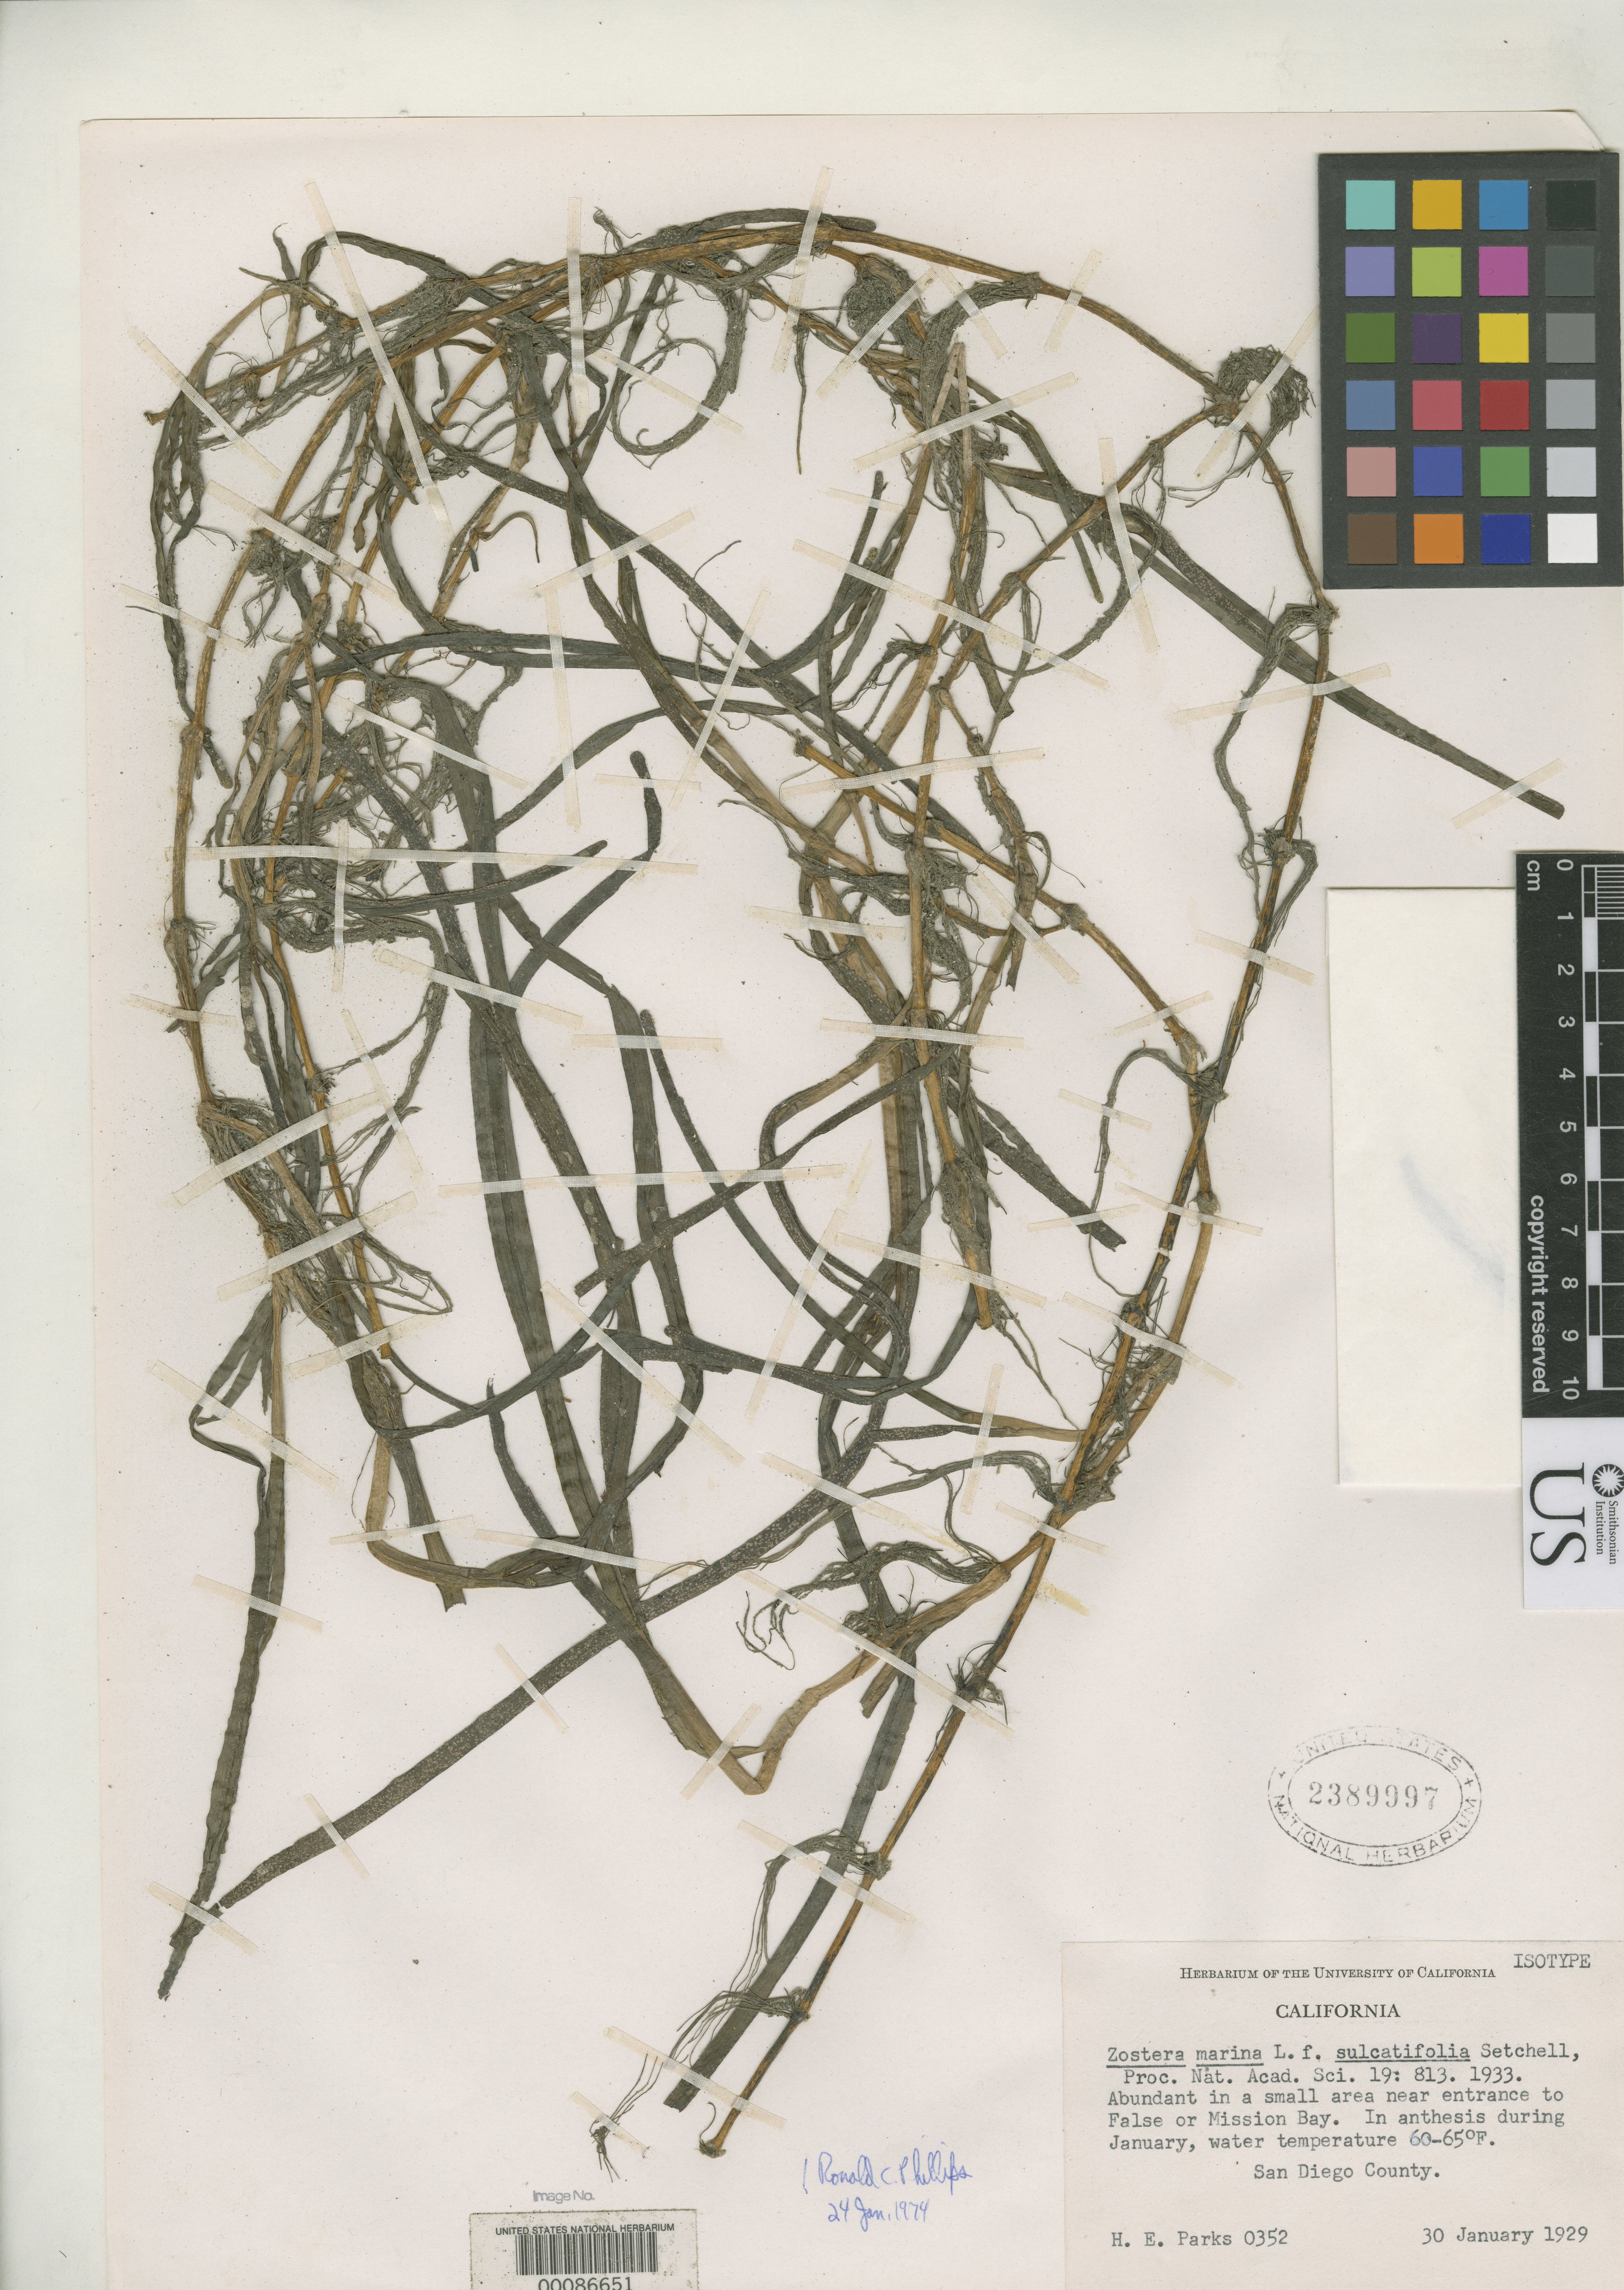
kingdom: Plantae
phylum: Tracheophyta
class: Liliopsida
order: Alismatales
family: Zosteraceae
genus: Zostera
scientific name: Zostera marina f. sulcatifolia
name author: Setch.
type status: Isotype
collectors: H. E. Parks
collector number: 0352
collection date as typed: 30 Jan 1929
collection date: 1929-01-30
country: United States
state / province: California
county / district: San Diego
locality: Near entrance to False or Mission Bay.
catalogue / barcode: US 2389997